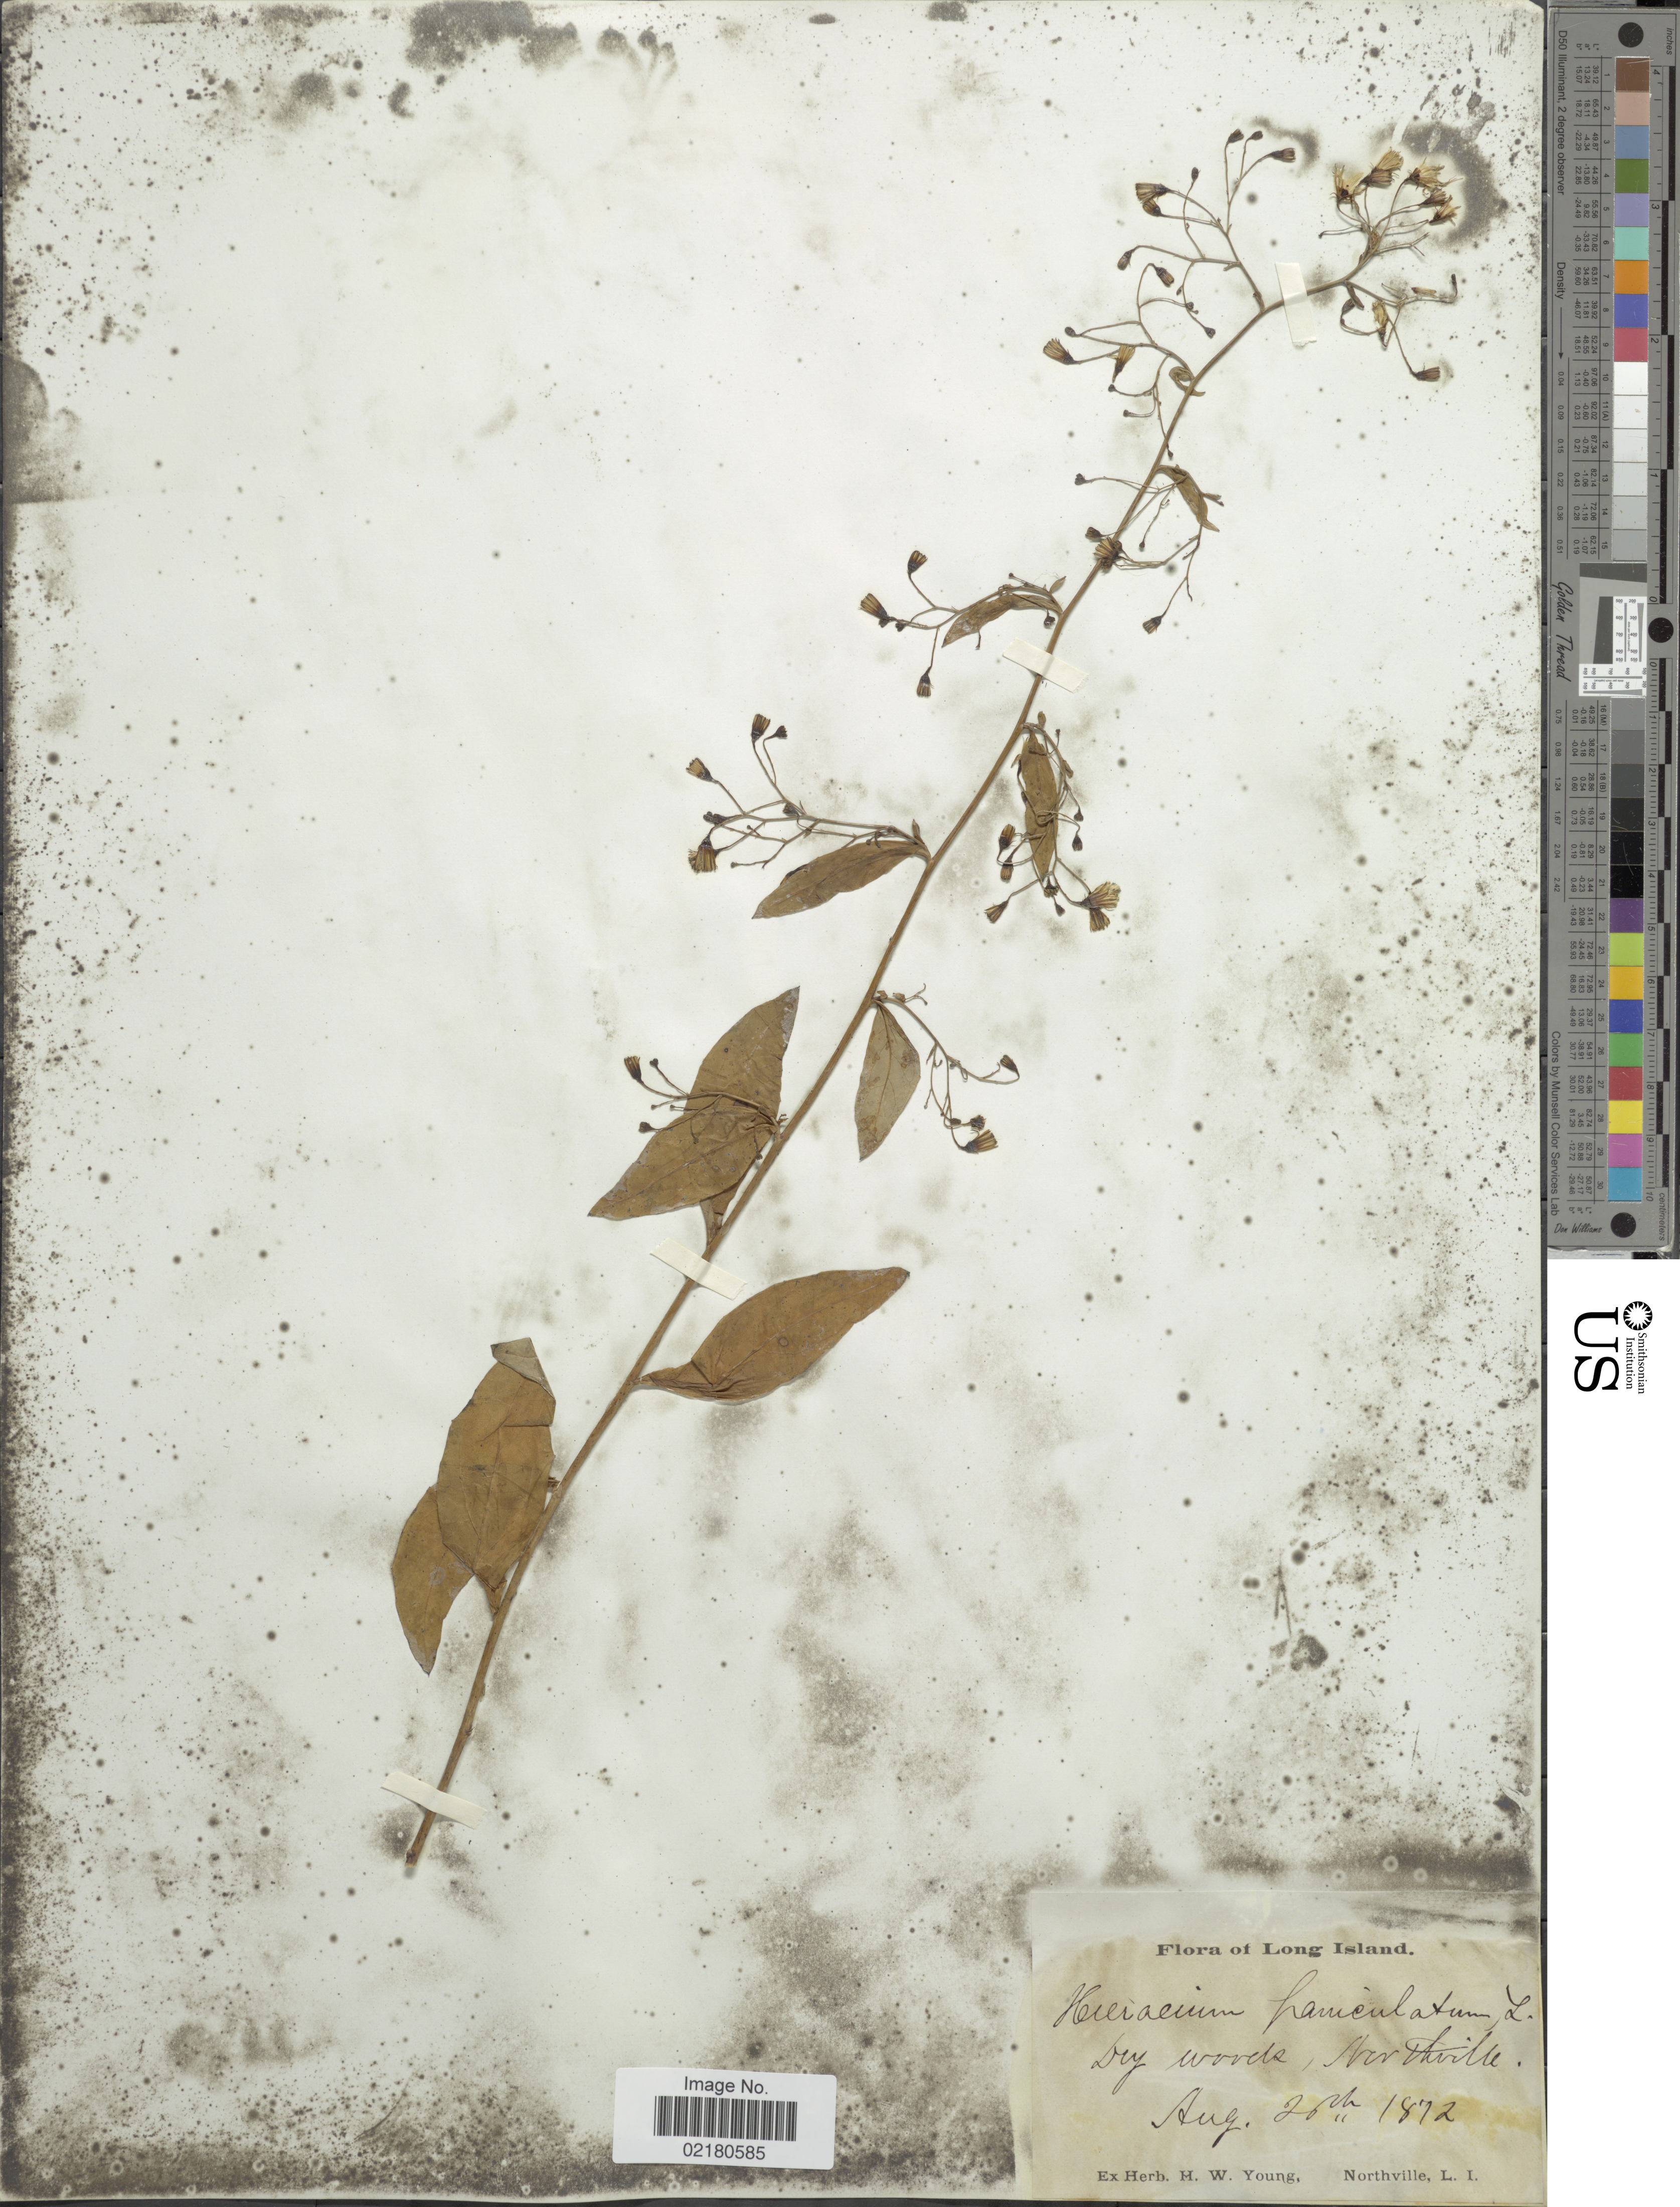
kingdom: Plantae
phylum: Tracheophyta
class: Magnoliopsida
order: Asterales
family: Asteraceae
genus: Hieracium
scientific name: Hieracium paniculatum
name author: L.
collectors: M. Young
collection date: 1872-08-26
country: United States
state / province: New York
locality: Long Island: Diy woods, Northville